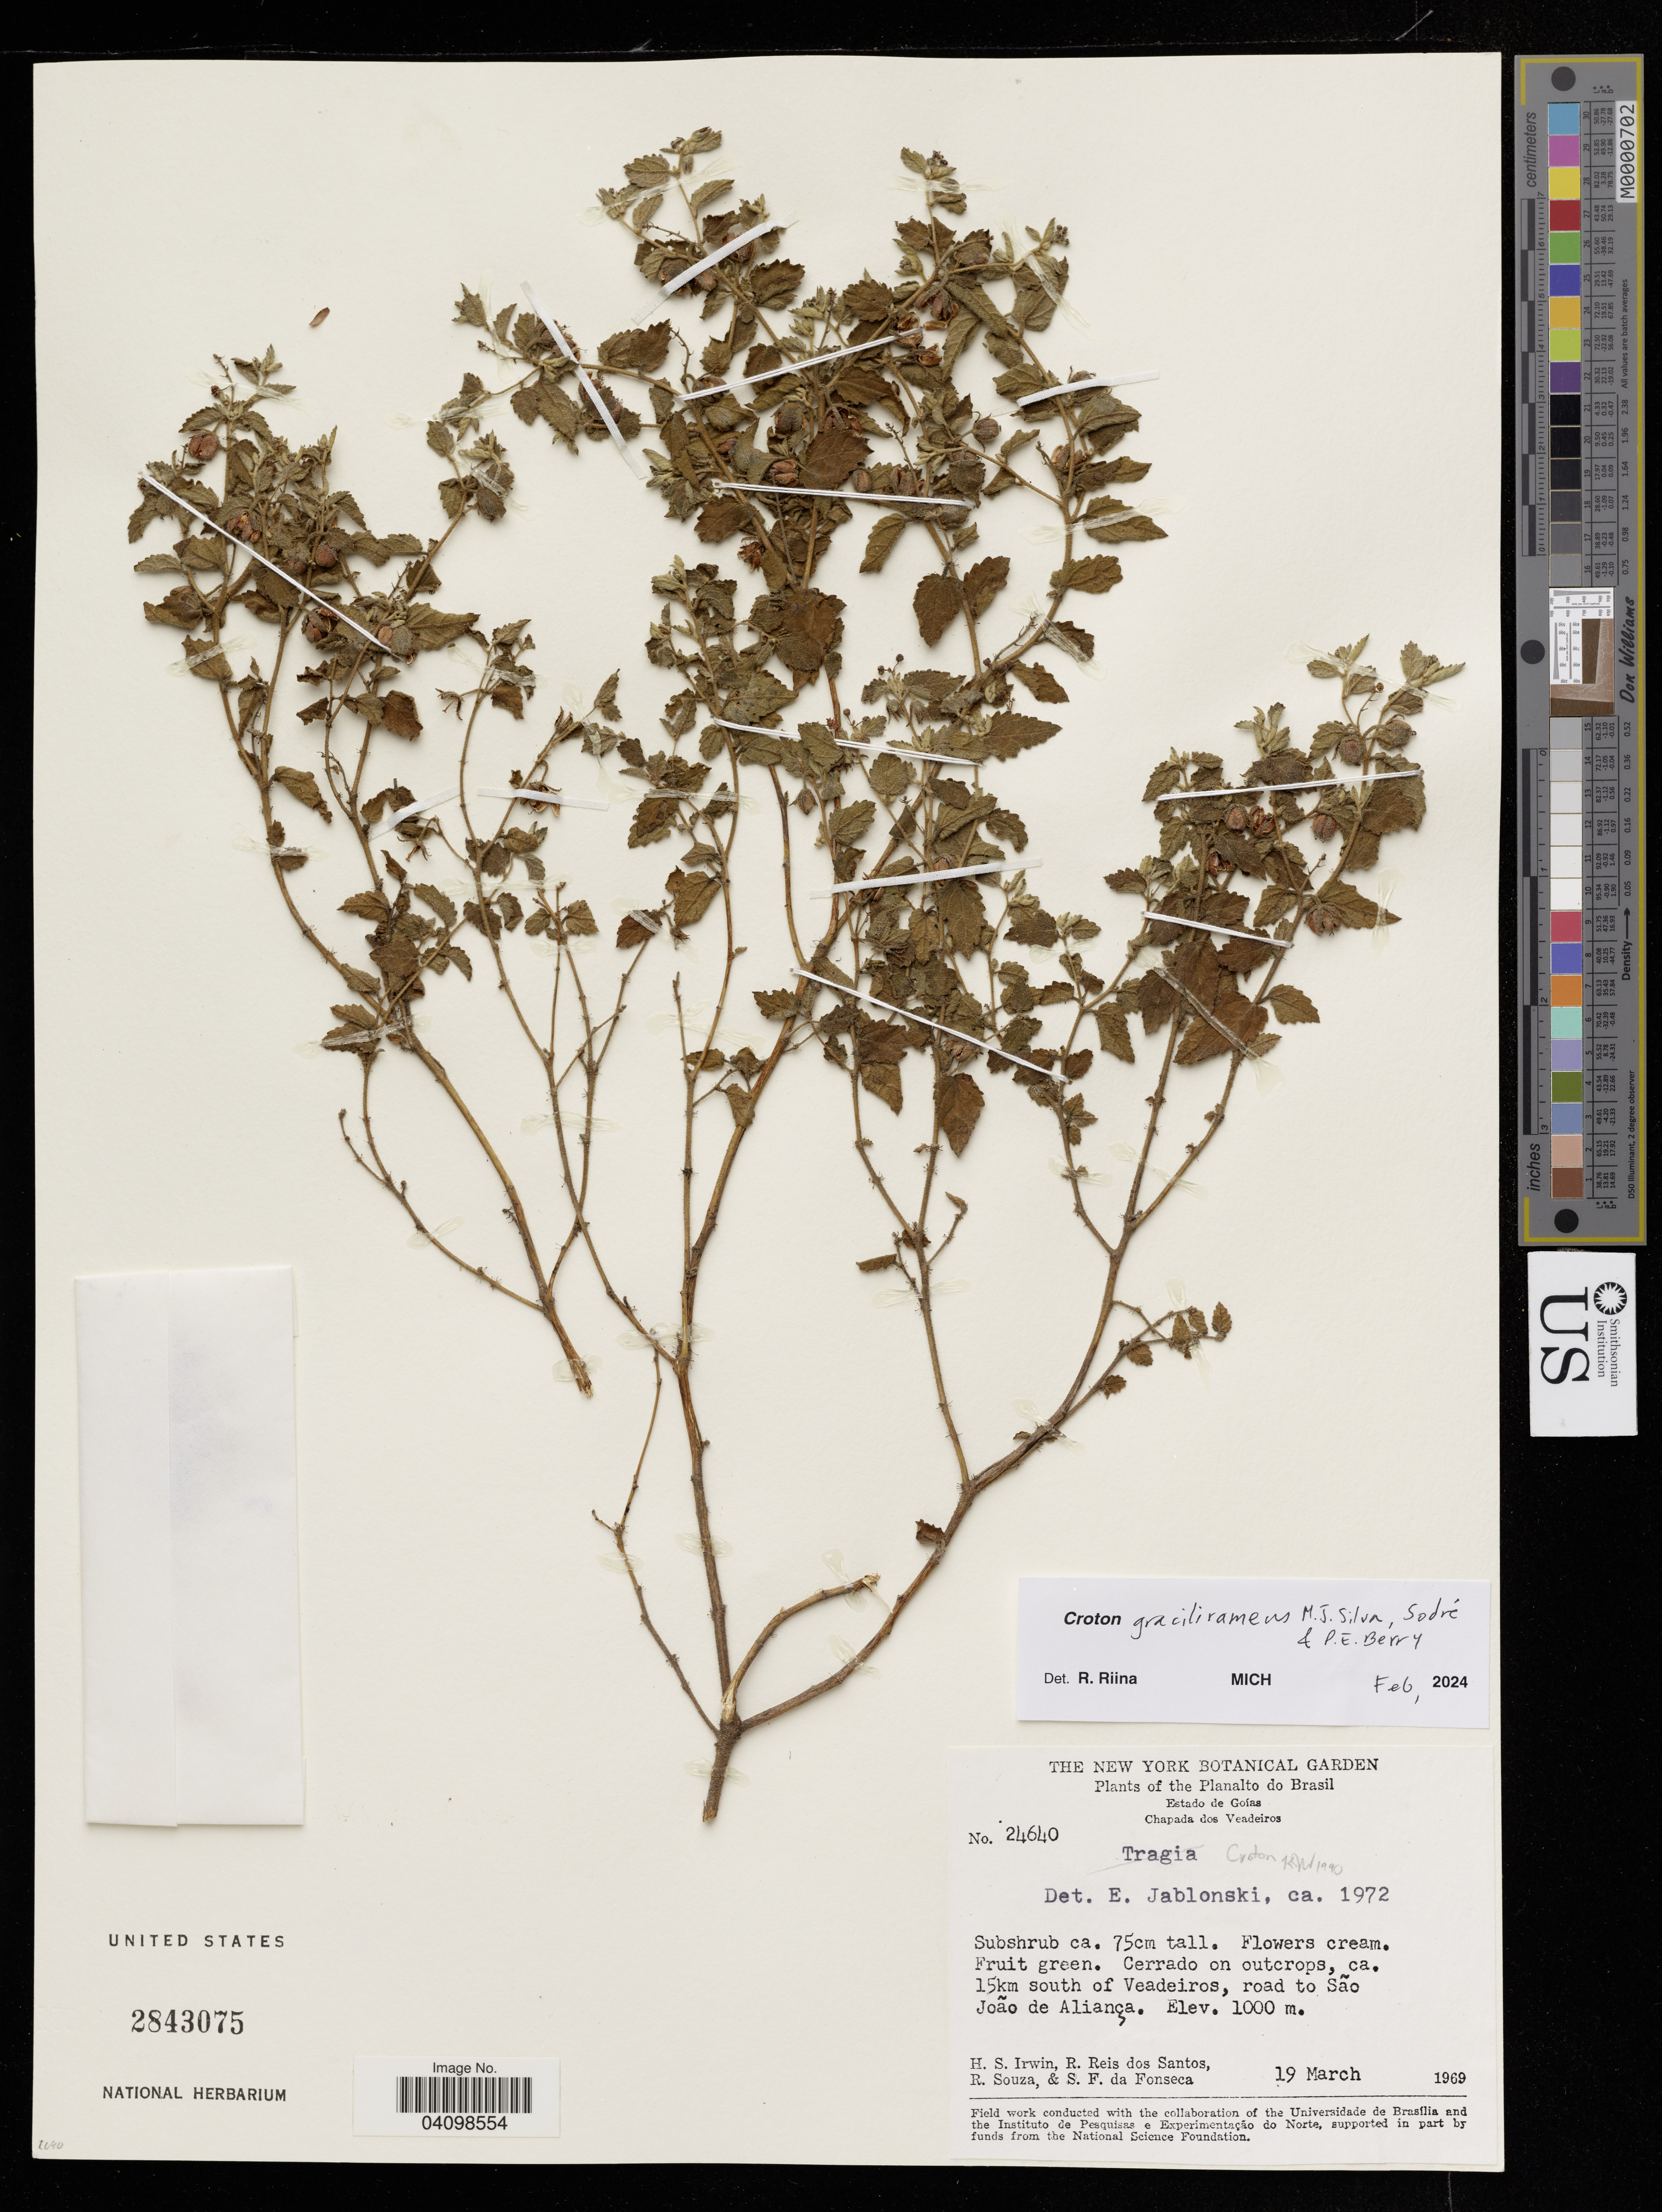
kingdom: Plantae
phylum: Tracheophyta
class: Magnoliopsida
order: Malpighiales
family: Euphorbiaceae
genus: Croton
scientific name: Croton gracilirameus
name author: da Silva et al.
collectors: R. Reis dos Santos, R. Souza & S. F. Fonsêca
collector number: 24640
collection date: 1969-03-19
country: Brazil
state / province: Goiás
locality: Planalto do Brasil. Chapada dos Veadeiros. Cerrado on outcrops, ca. 15km south of Veadeiros, road to São João de Aliança.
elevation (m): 1000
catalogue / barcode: US 2843075